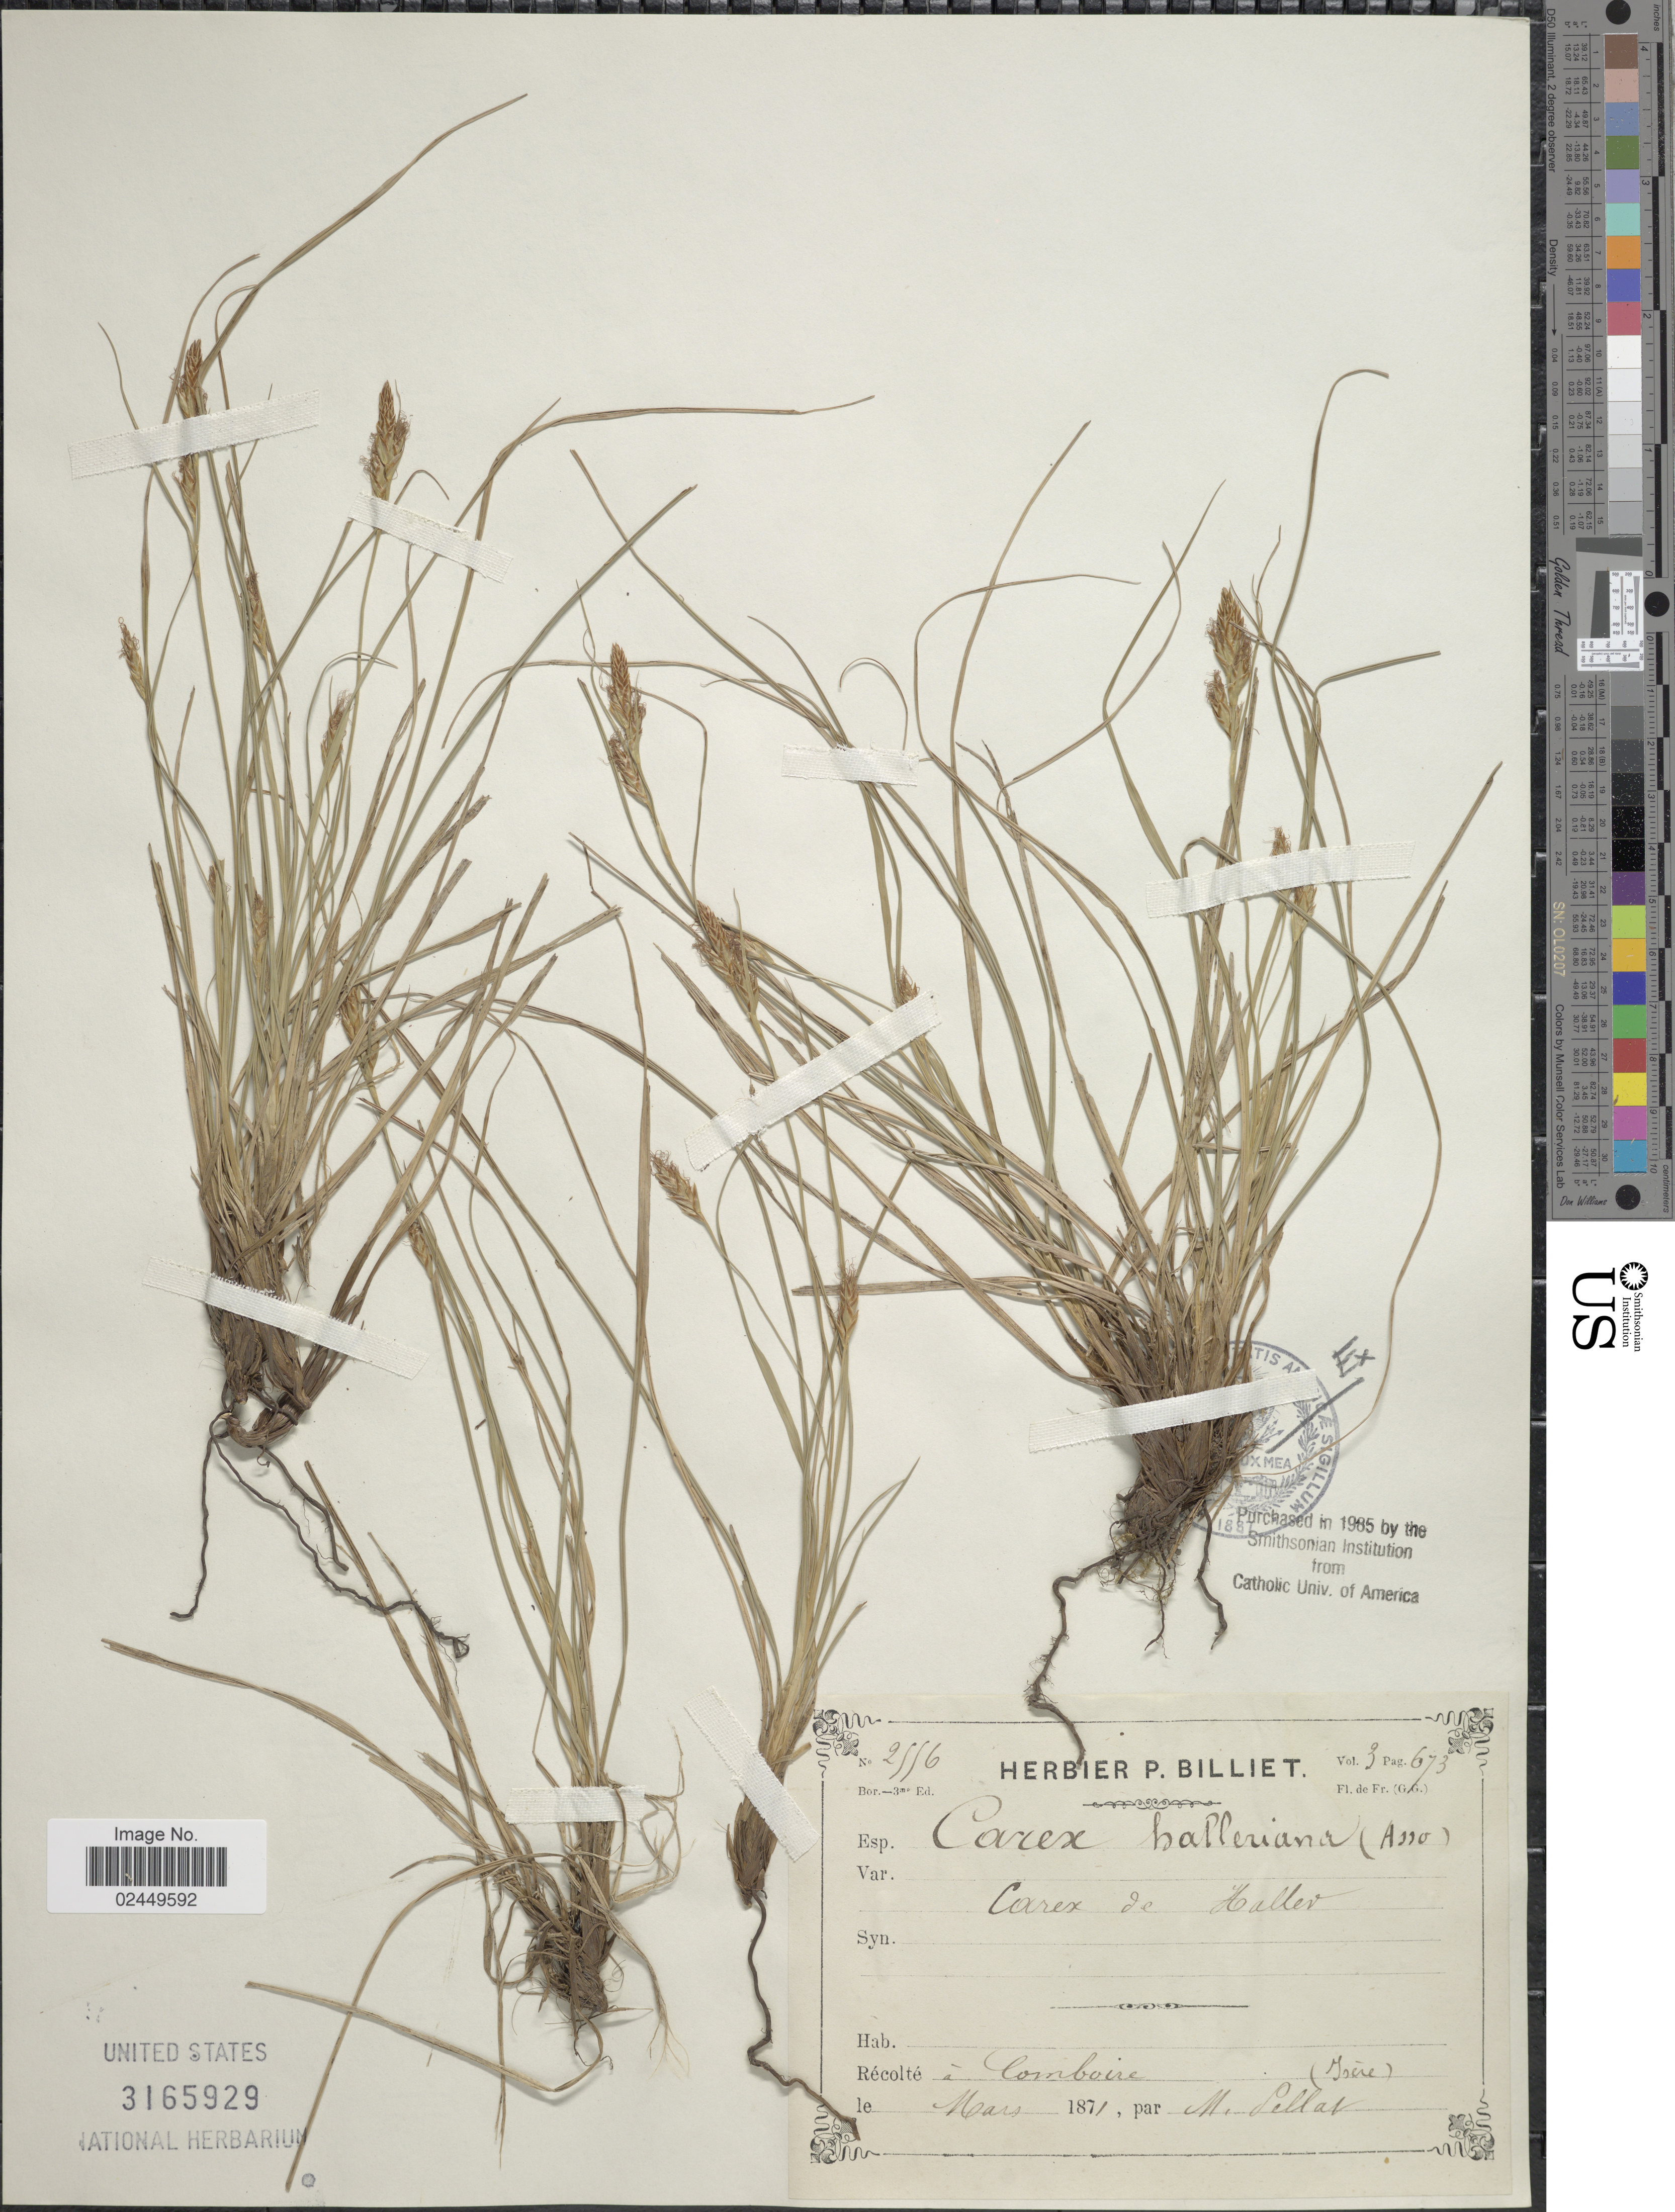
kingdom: Plantae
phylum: Tracheophyta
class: Liliopsida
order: Poales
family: Cyperaceae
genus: Carex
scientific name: Carex halleriana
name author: Asso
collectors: M. Pellat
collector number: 2556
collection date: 1871-03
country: France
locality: A Comboire.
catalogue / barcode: US 3165929